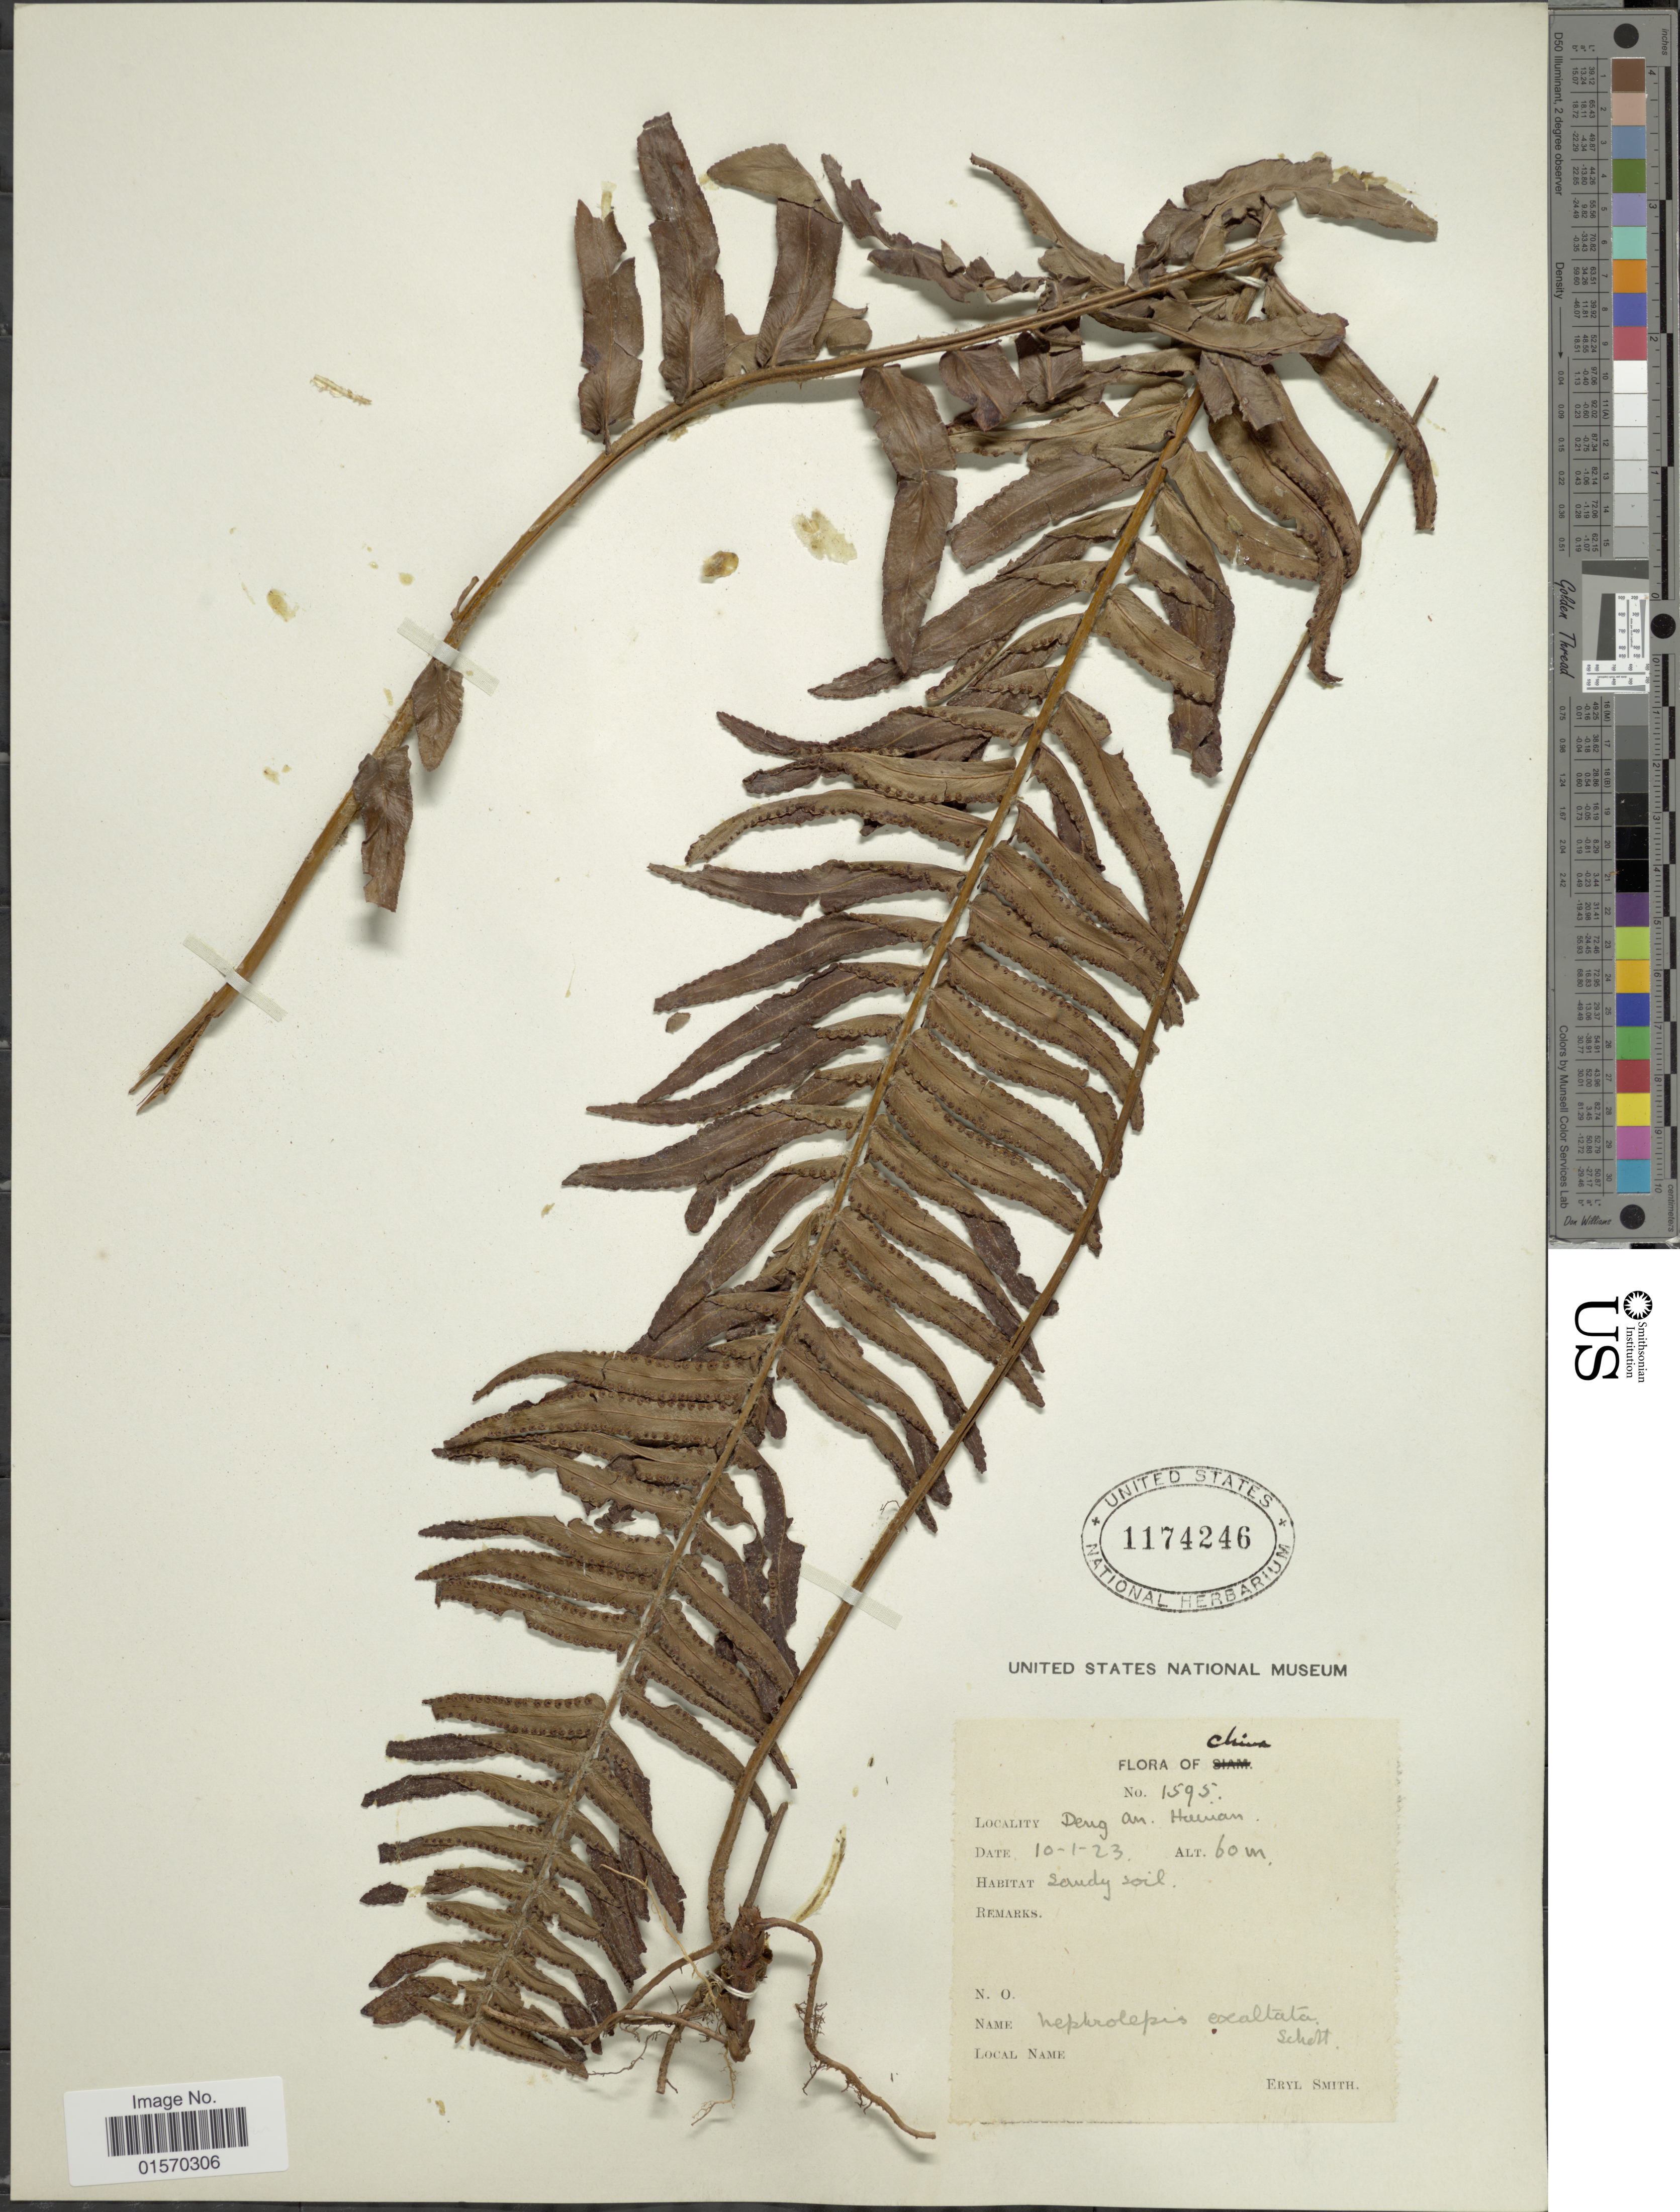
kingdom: Plantae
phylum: Tracheophyta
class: Polypodiopsida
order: Polypodiales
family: Nephrolepidaceae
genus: Nephrolepis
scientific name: Nephrolepis multiflora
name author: (Roxb.) F.M. Jarrett ex C.V. Morton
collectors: C. E. Smith Jr.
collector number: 1595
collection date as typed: Transcribed d/m/y: 10/1/23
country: China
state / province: Hainan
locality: Deng an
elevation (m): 60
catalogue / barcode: US 1174246